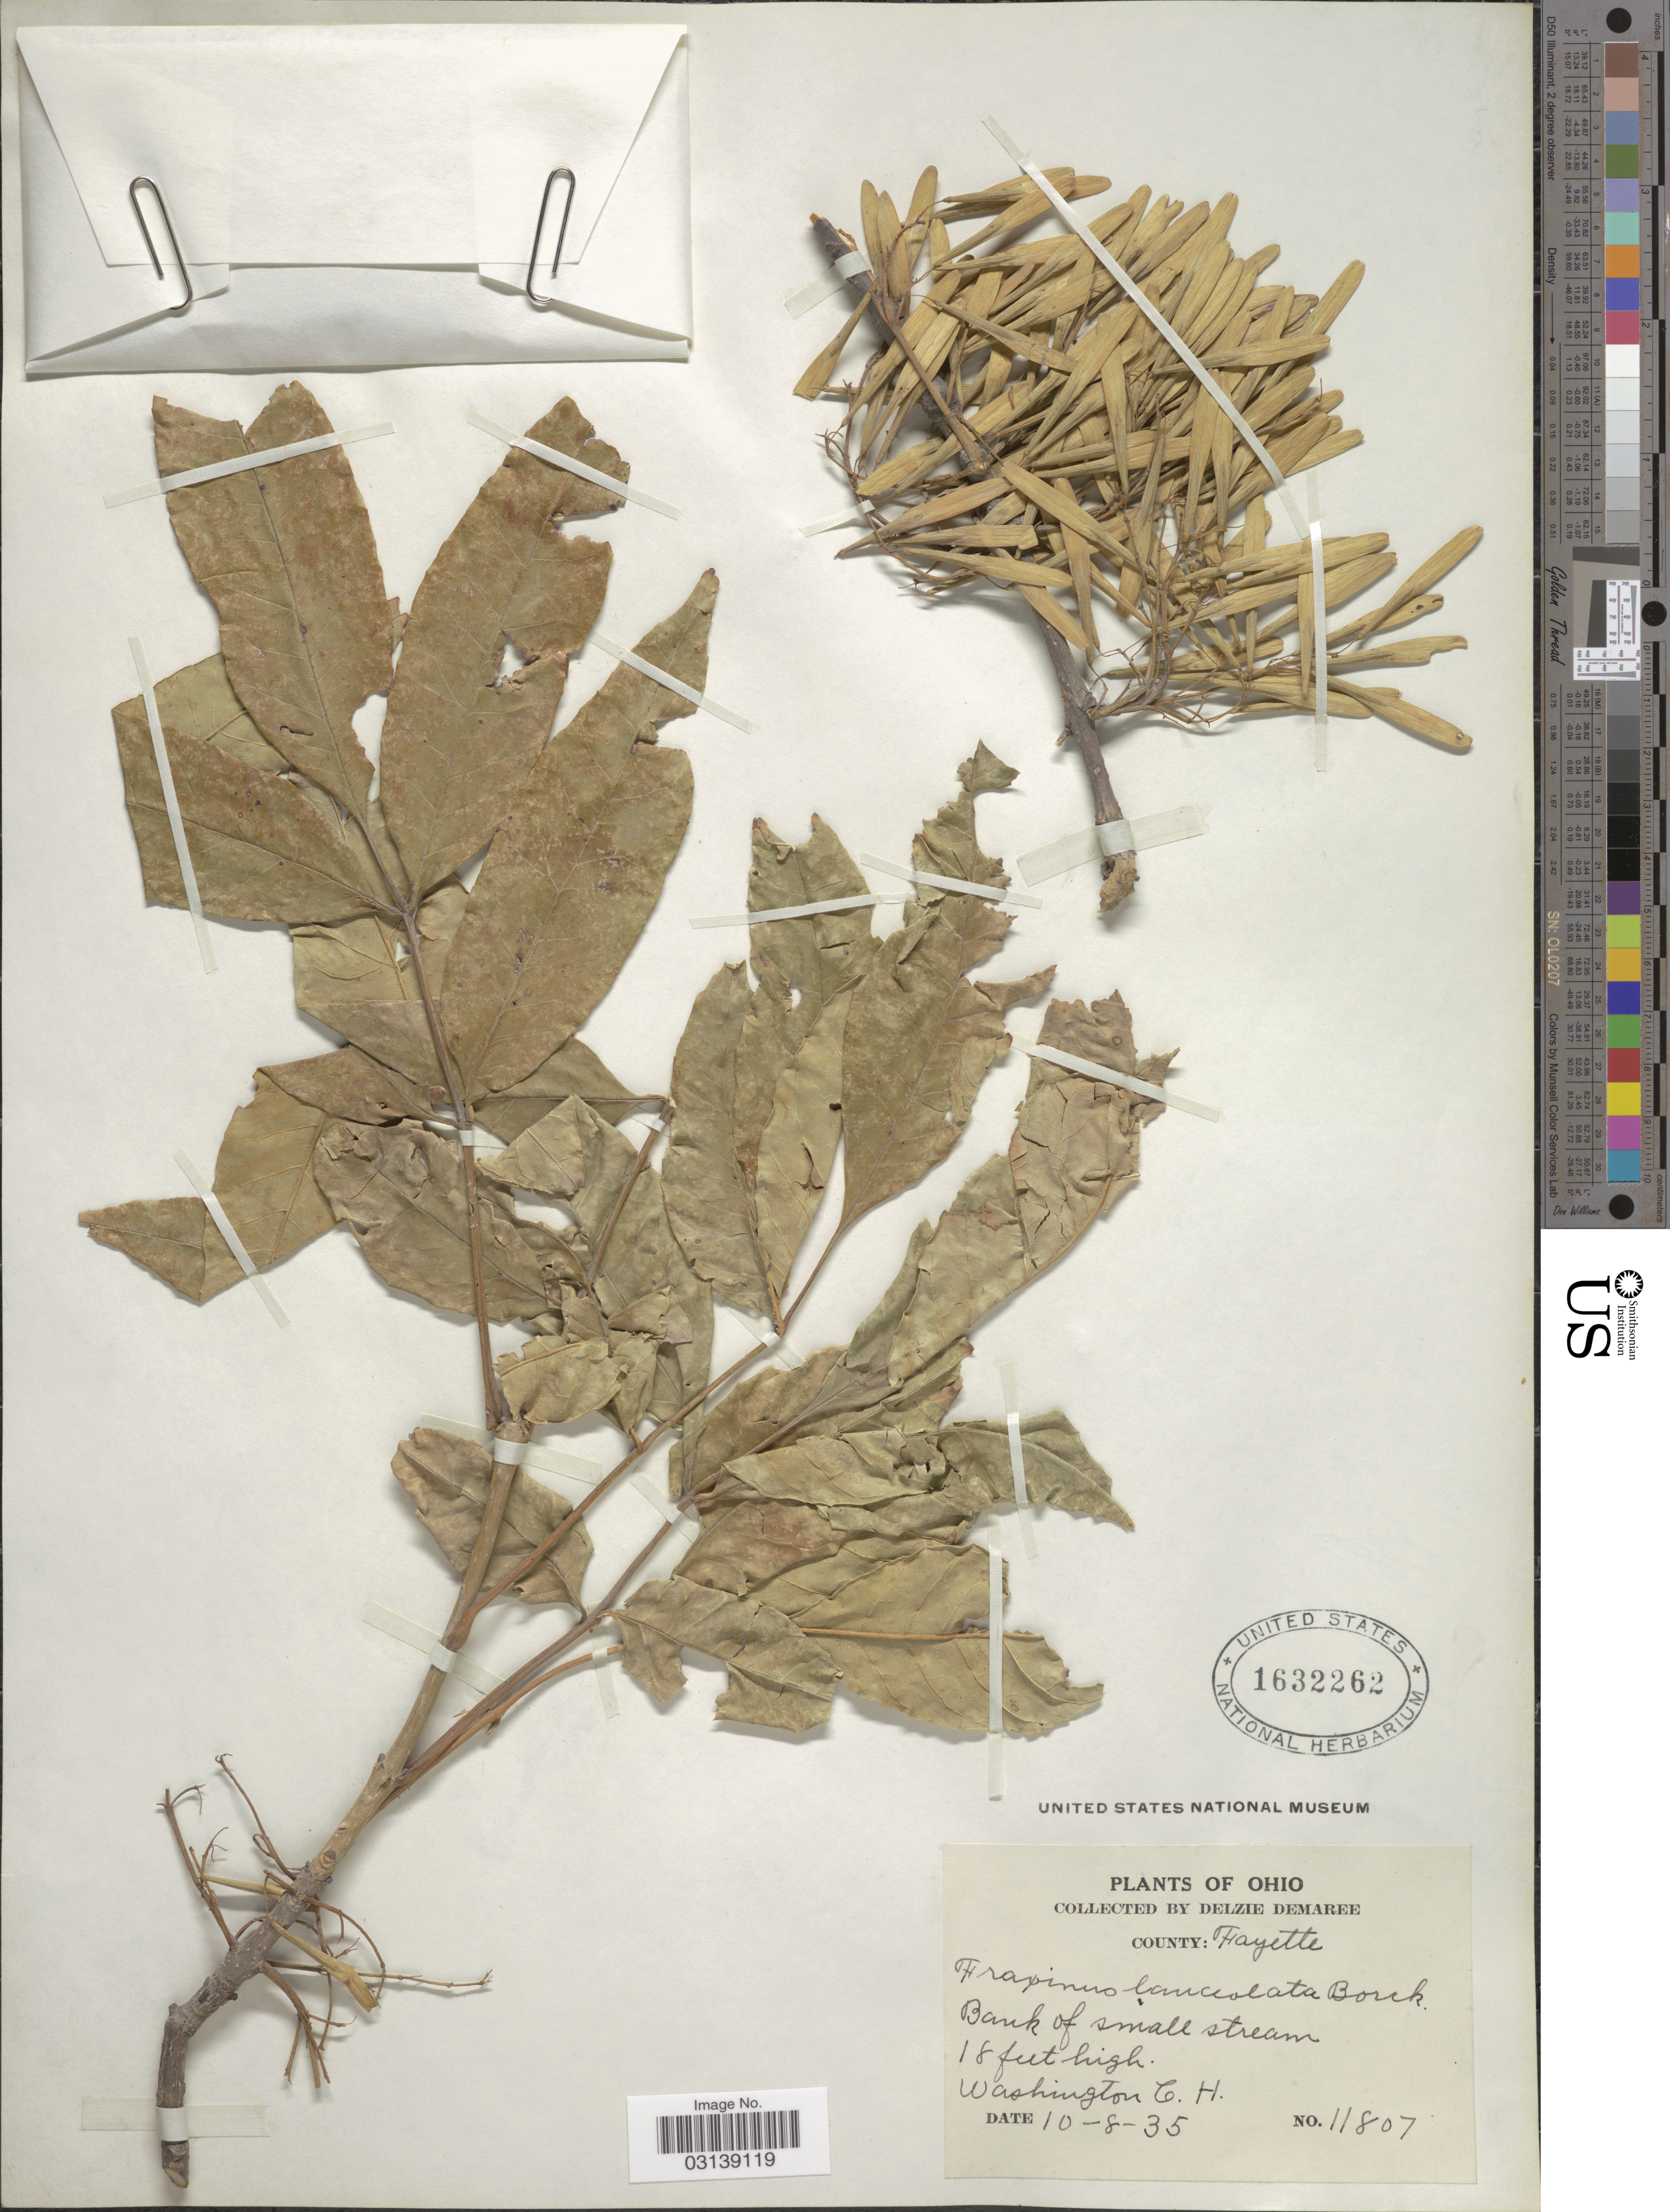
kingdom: Plantae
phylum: Tracheophyta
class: Magnoliopsida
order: Lamiales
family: Oleaceae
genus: Fraxinus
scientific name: Fraxinus pennsylvanica var. lanceolata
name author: Sarg.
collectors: D. Demaree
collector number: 11807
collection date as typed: Transcribed d/m/y: 8/10/35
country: United States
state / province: Ohio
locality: County: Fayette. Bank of small stream. Washington C.H.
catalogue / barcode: US 1632262